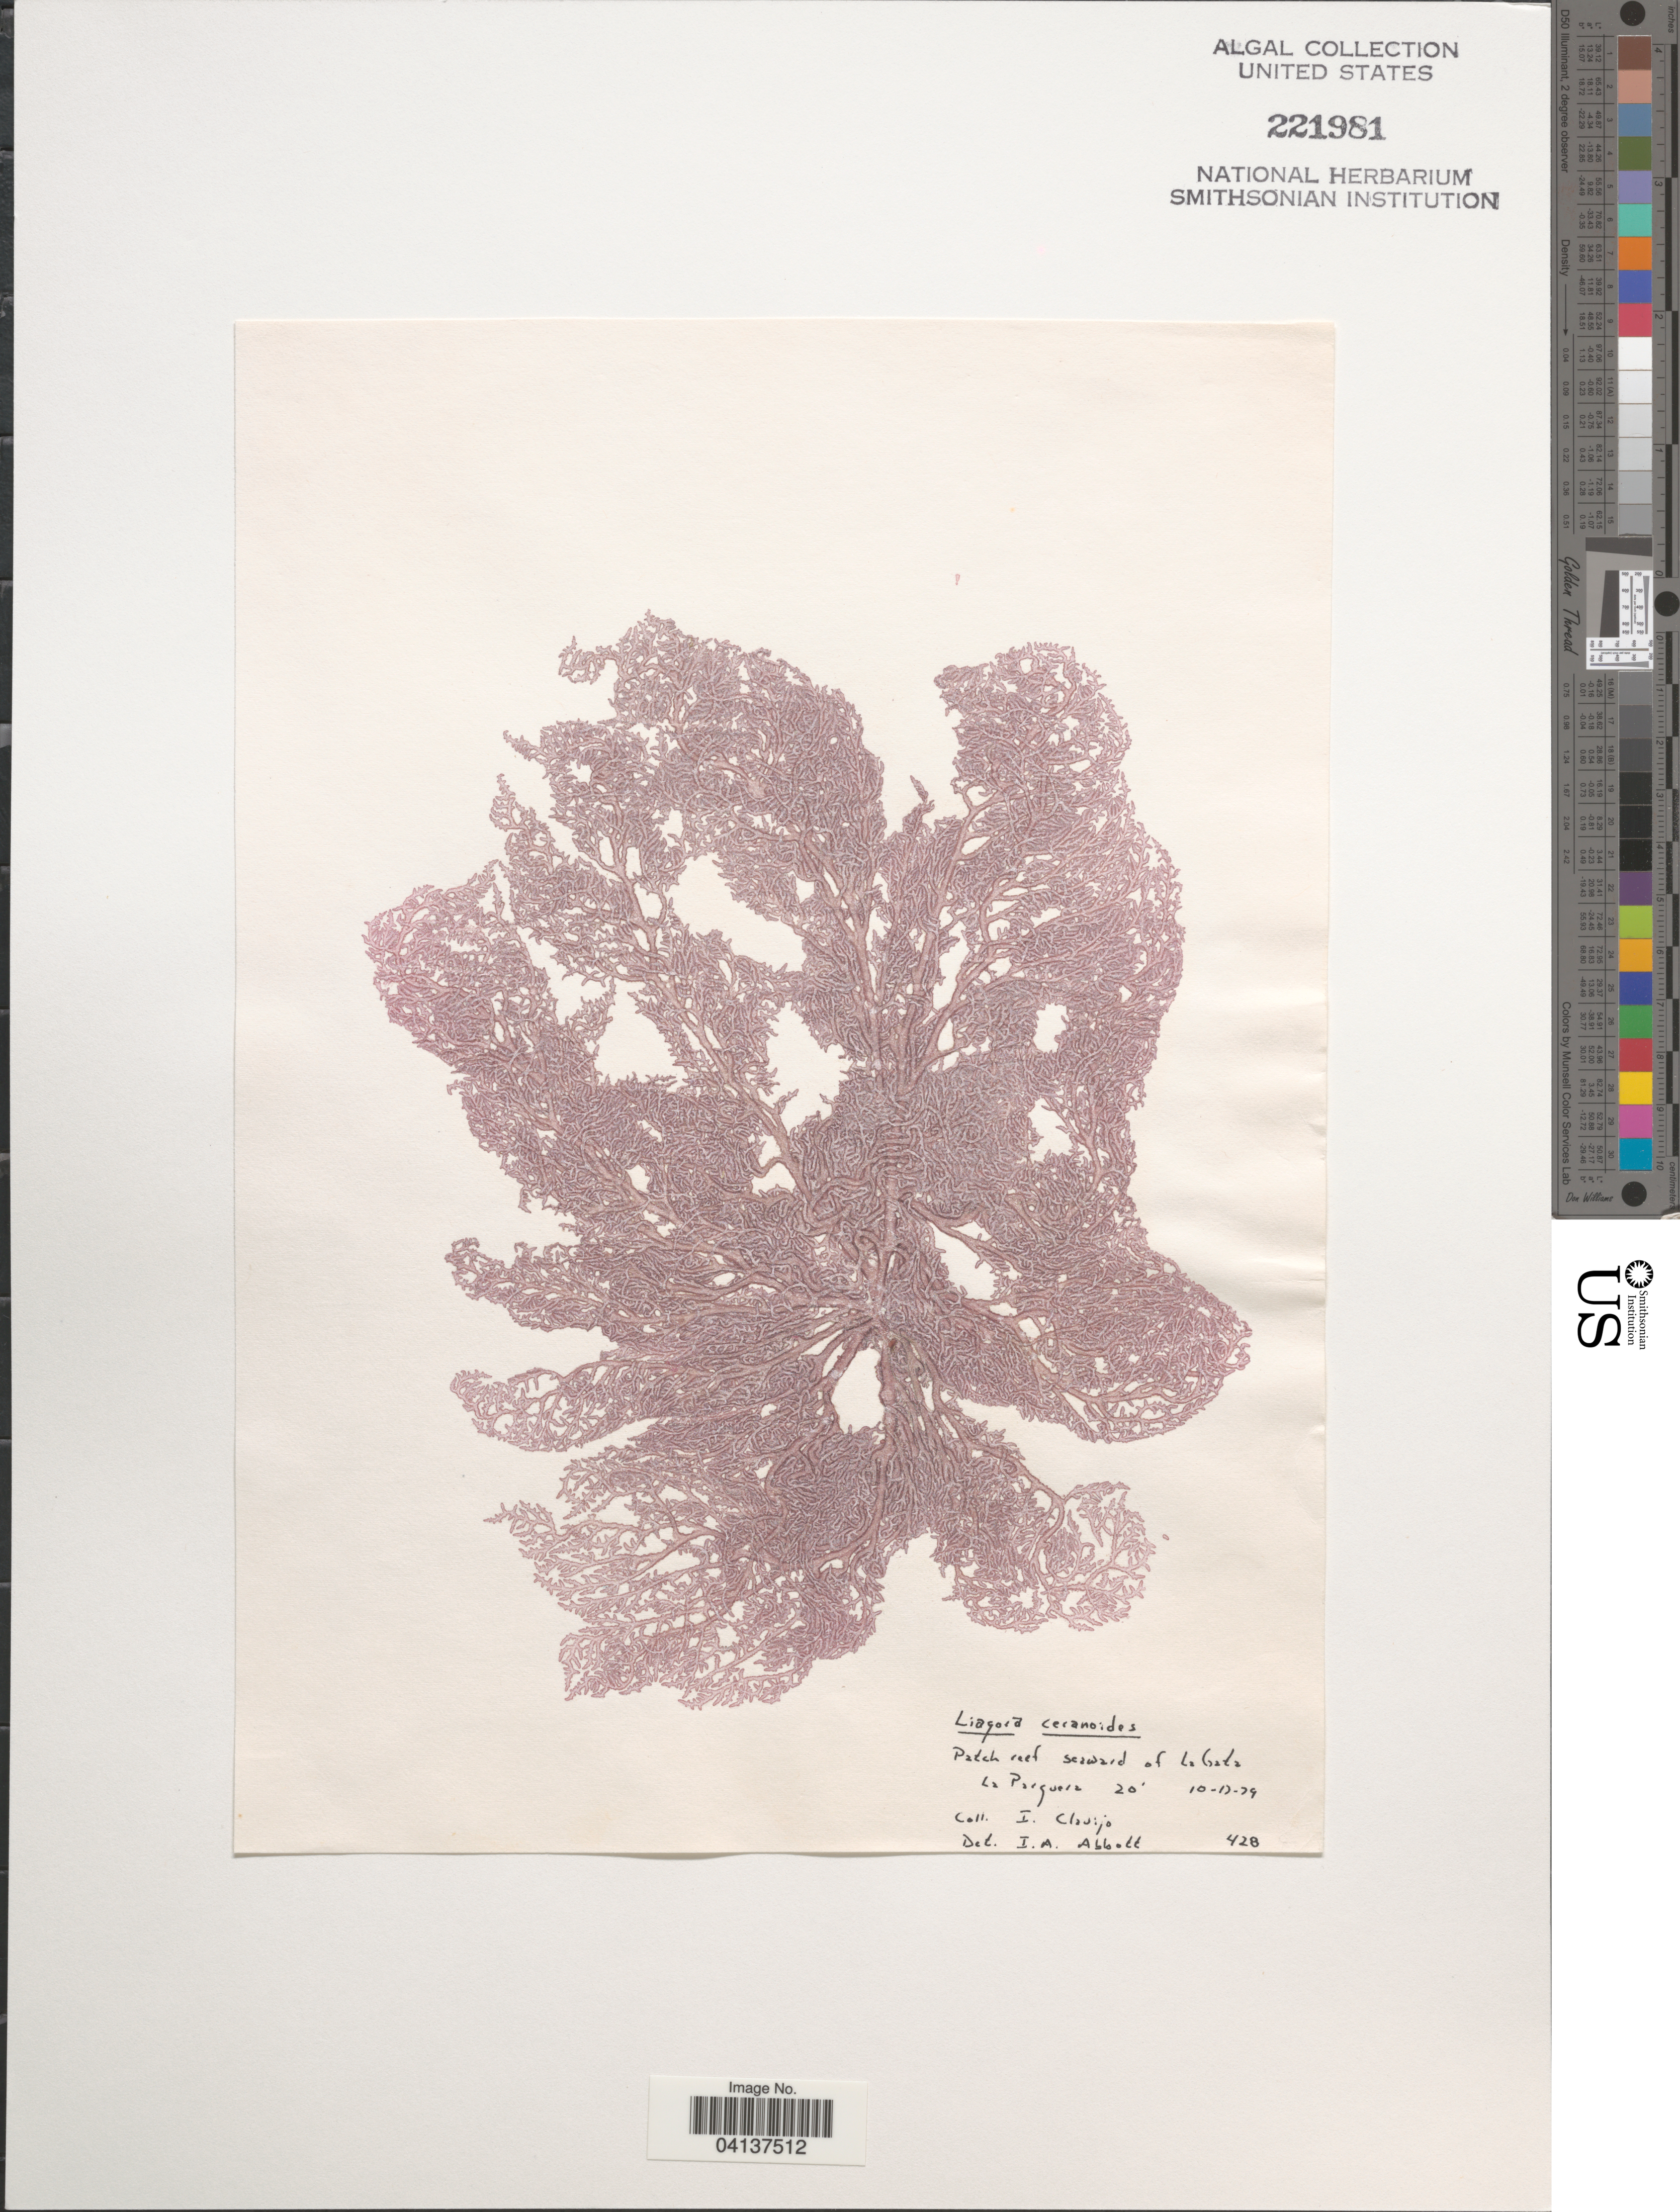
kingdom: Plantae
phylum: Rhodophyta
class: Florideophyceae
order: Nemaliales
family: Liagoraceae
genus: Liagora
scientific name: Liagora ceranoides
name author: J.V.Lamouroux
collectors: I. Clavijo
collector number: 428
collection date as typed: Transcribed d/m/y: 17/10/79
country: Puerto Rico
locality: Patch reef seaward of La Gata La Parguera.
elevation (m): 6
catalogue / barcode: US 221981